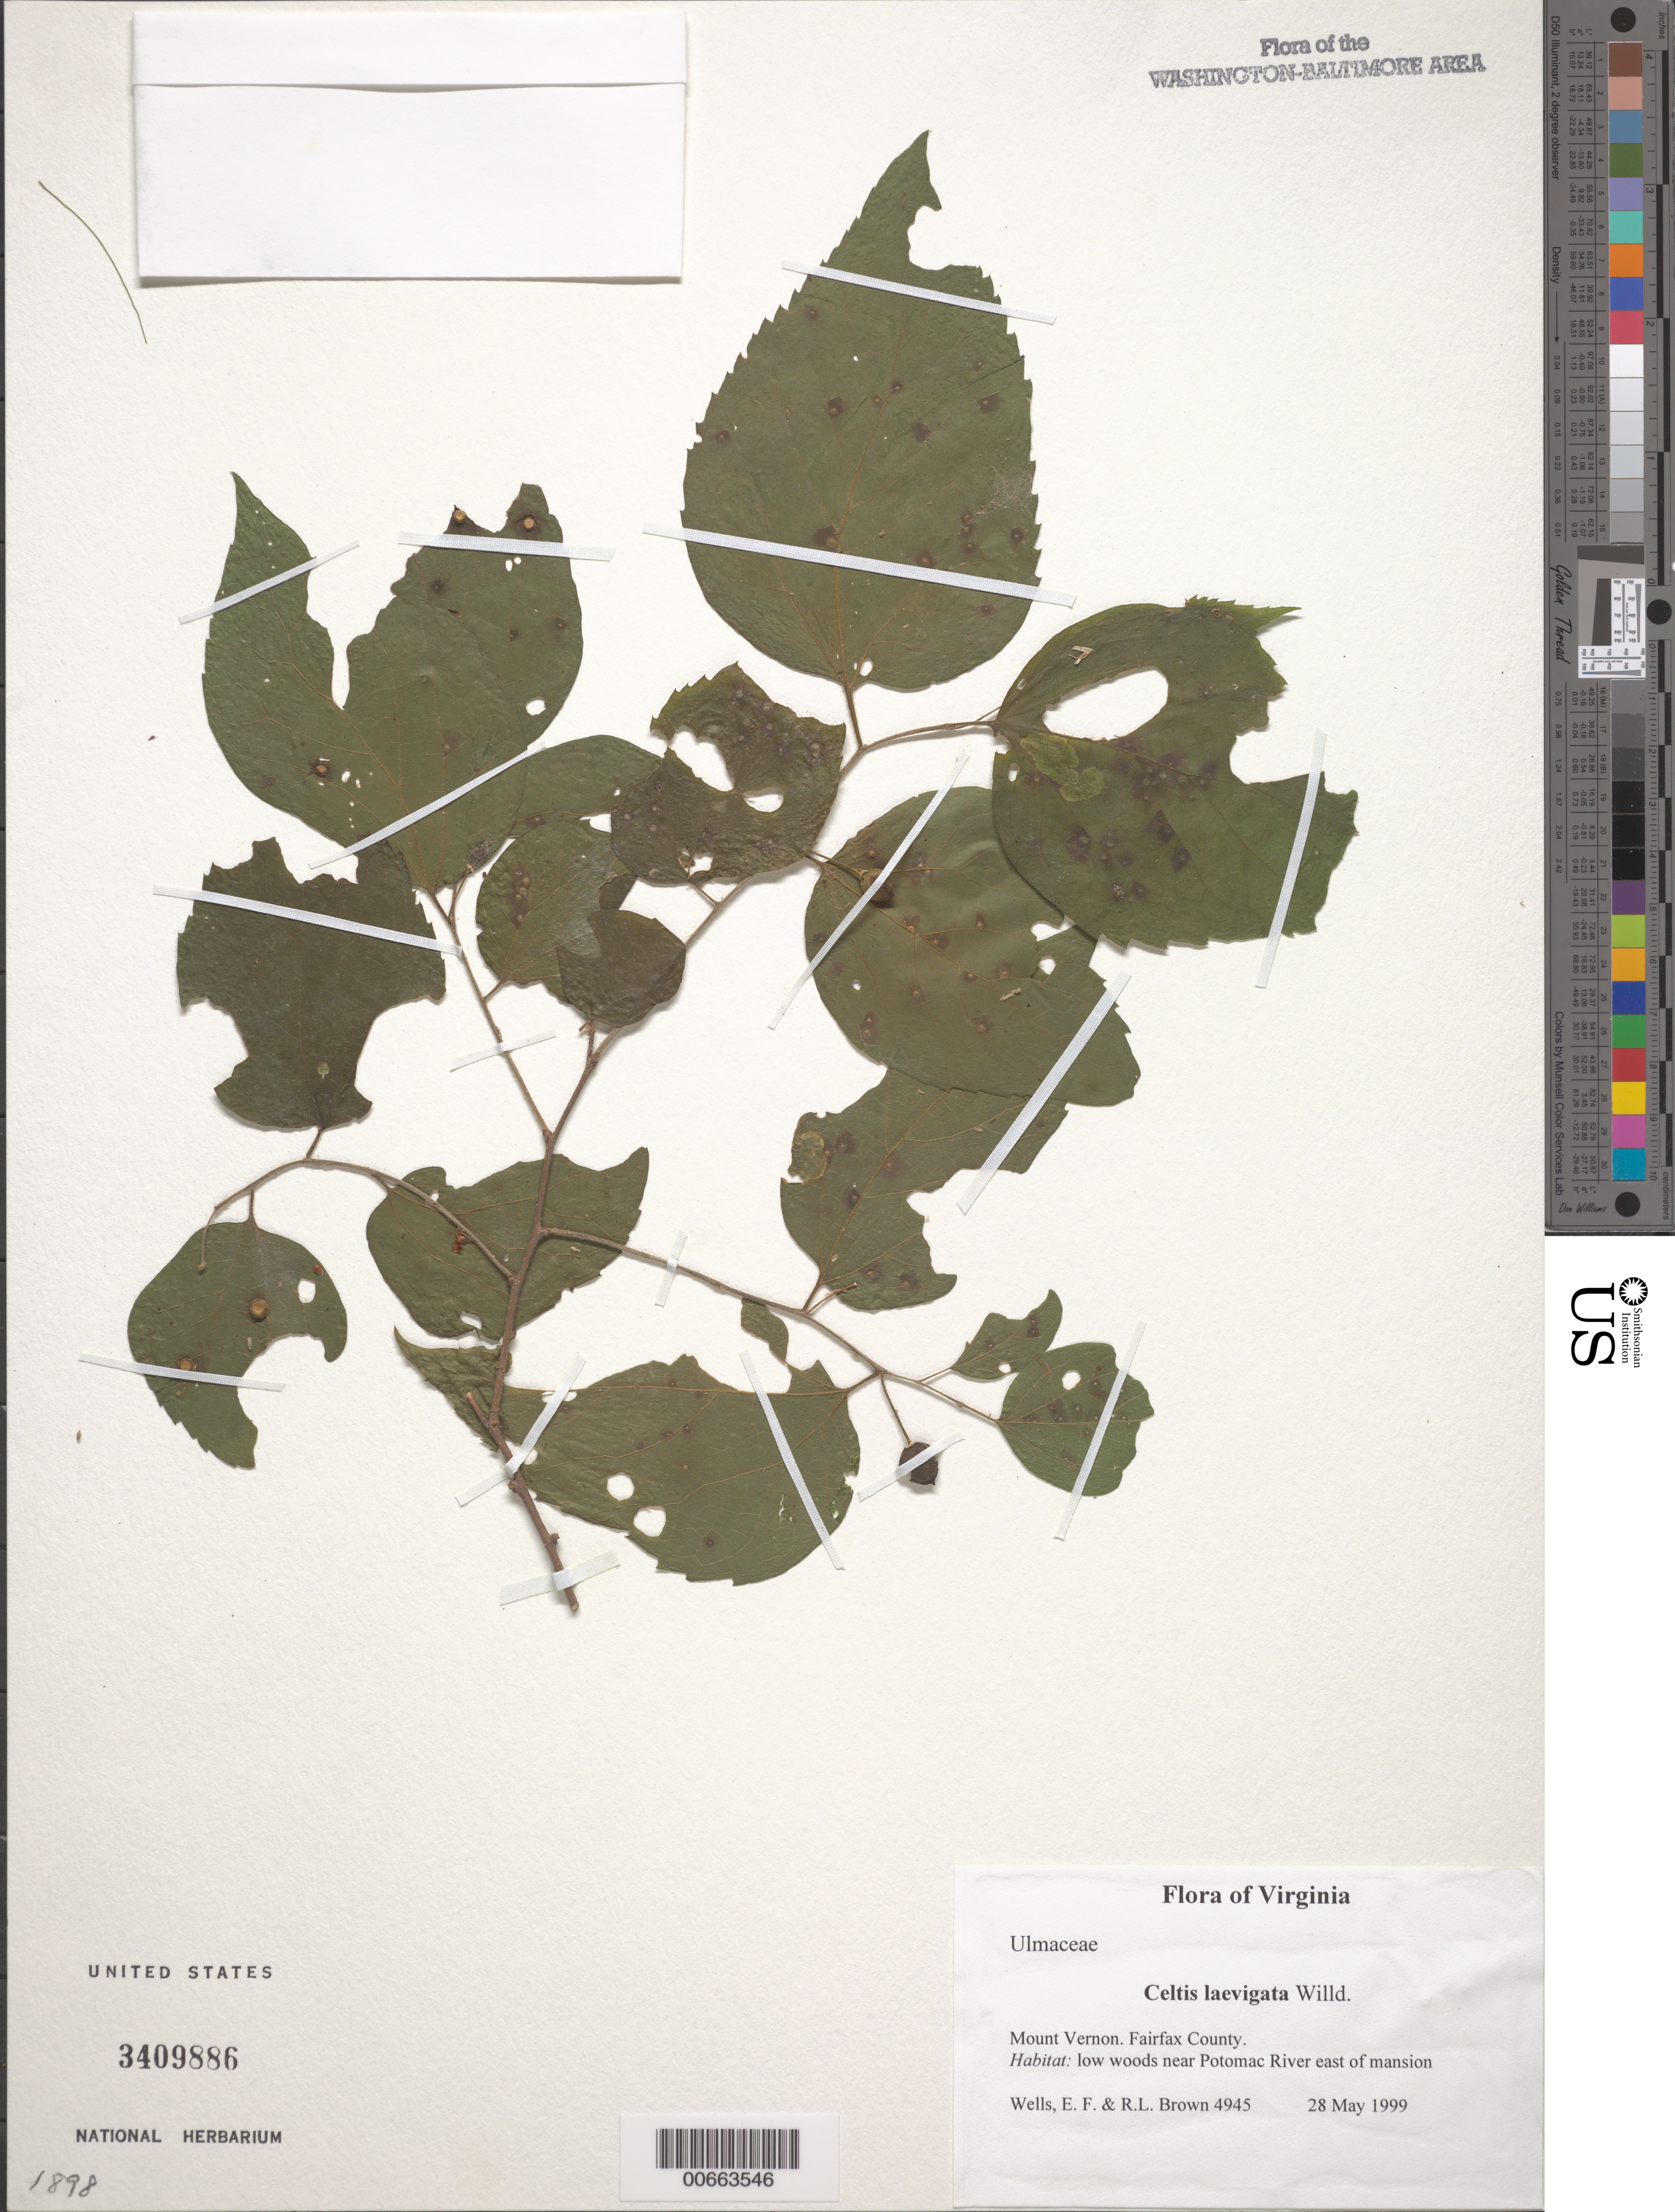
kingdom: Plantae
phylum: Tracheophyta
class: Magnoliopsida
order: Rosales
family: Cannabaceae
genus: Celtis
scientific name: Celtis laevigata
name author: Willd.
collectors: E. F. Wells & R. L. Brown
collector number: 4945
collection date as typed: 28 May 1999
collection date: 1999-05-28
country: United States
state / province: Virginia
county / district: Fairfax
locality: Mount Vernon. Near Potomac River east of mansion.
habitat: Low woods.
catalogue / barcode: US 3409886